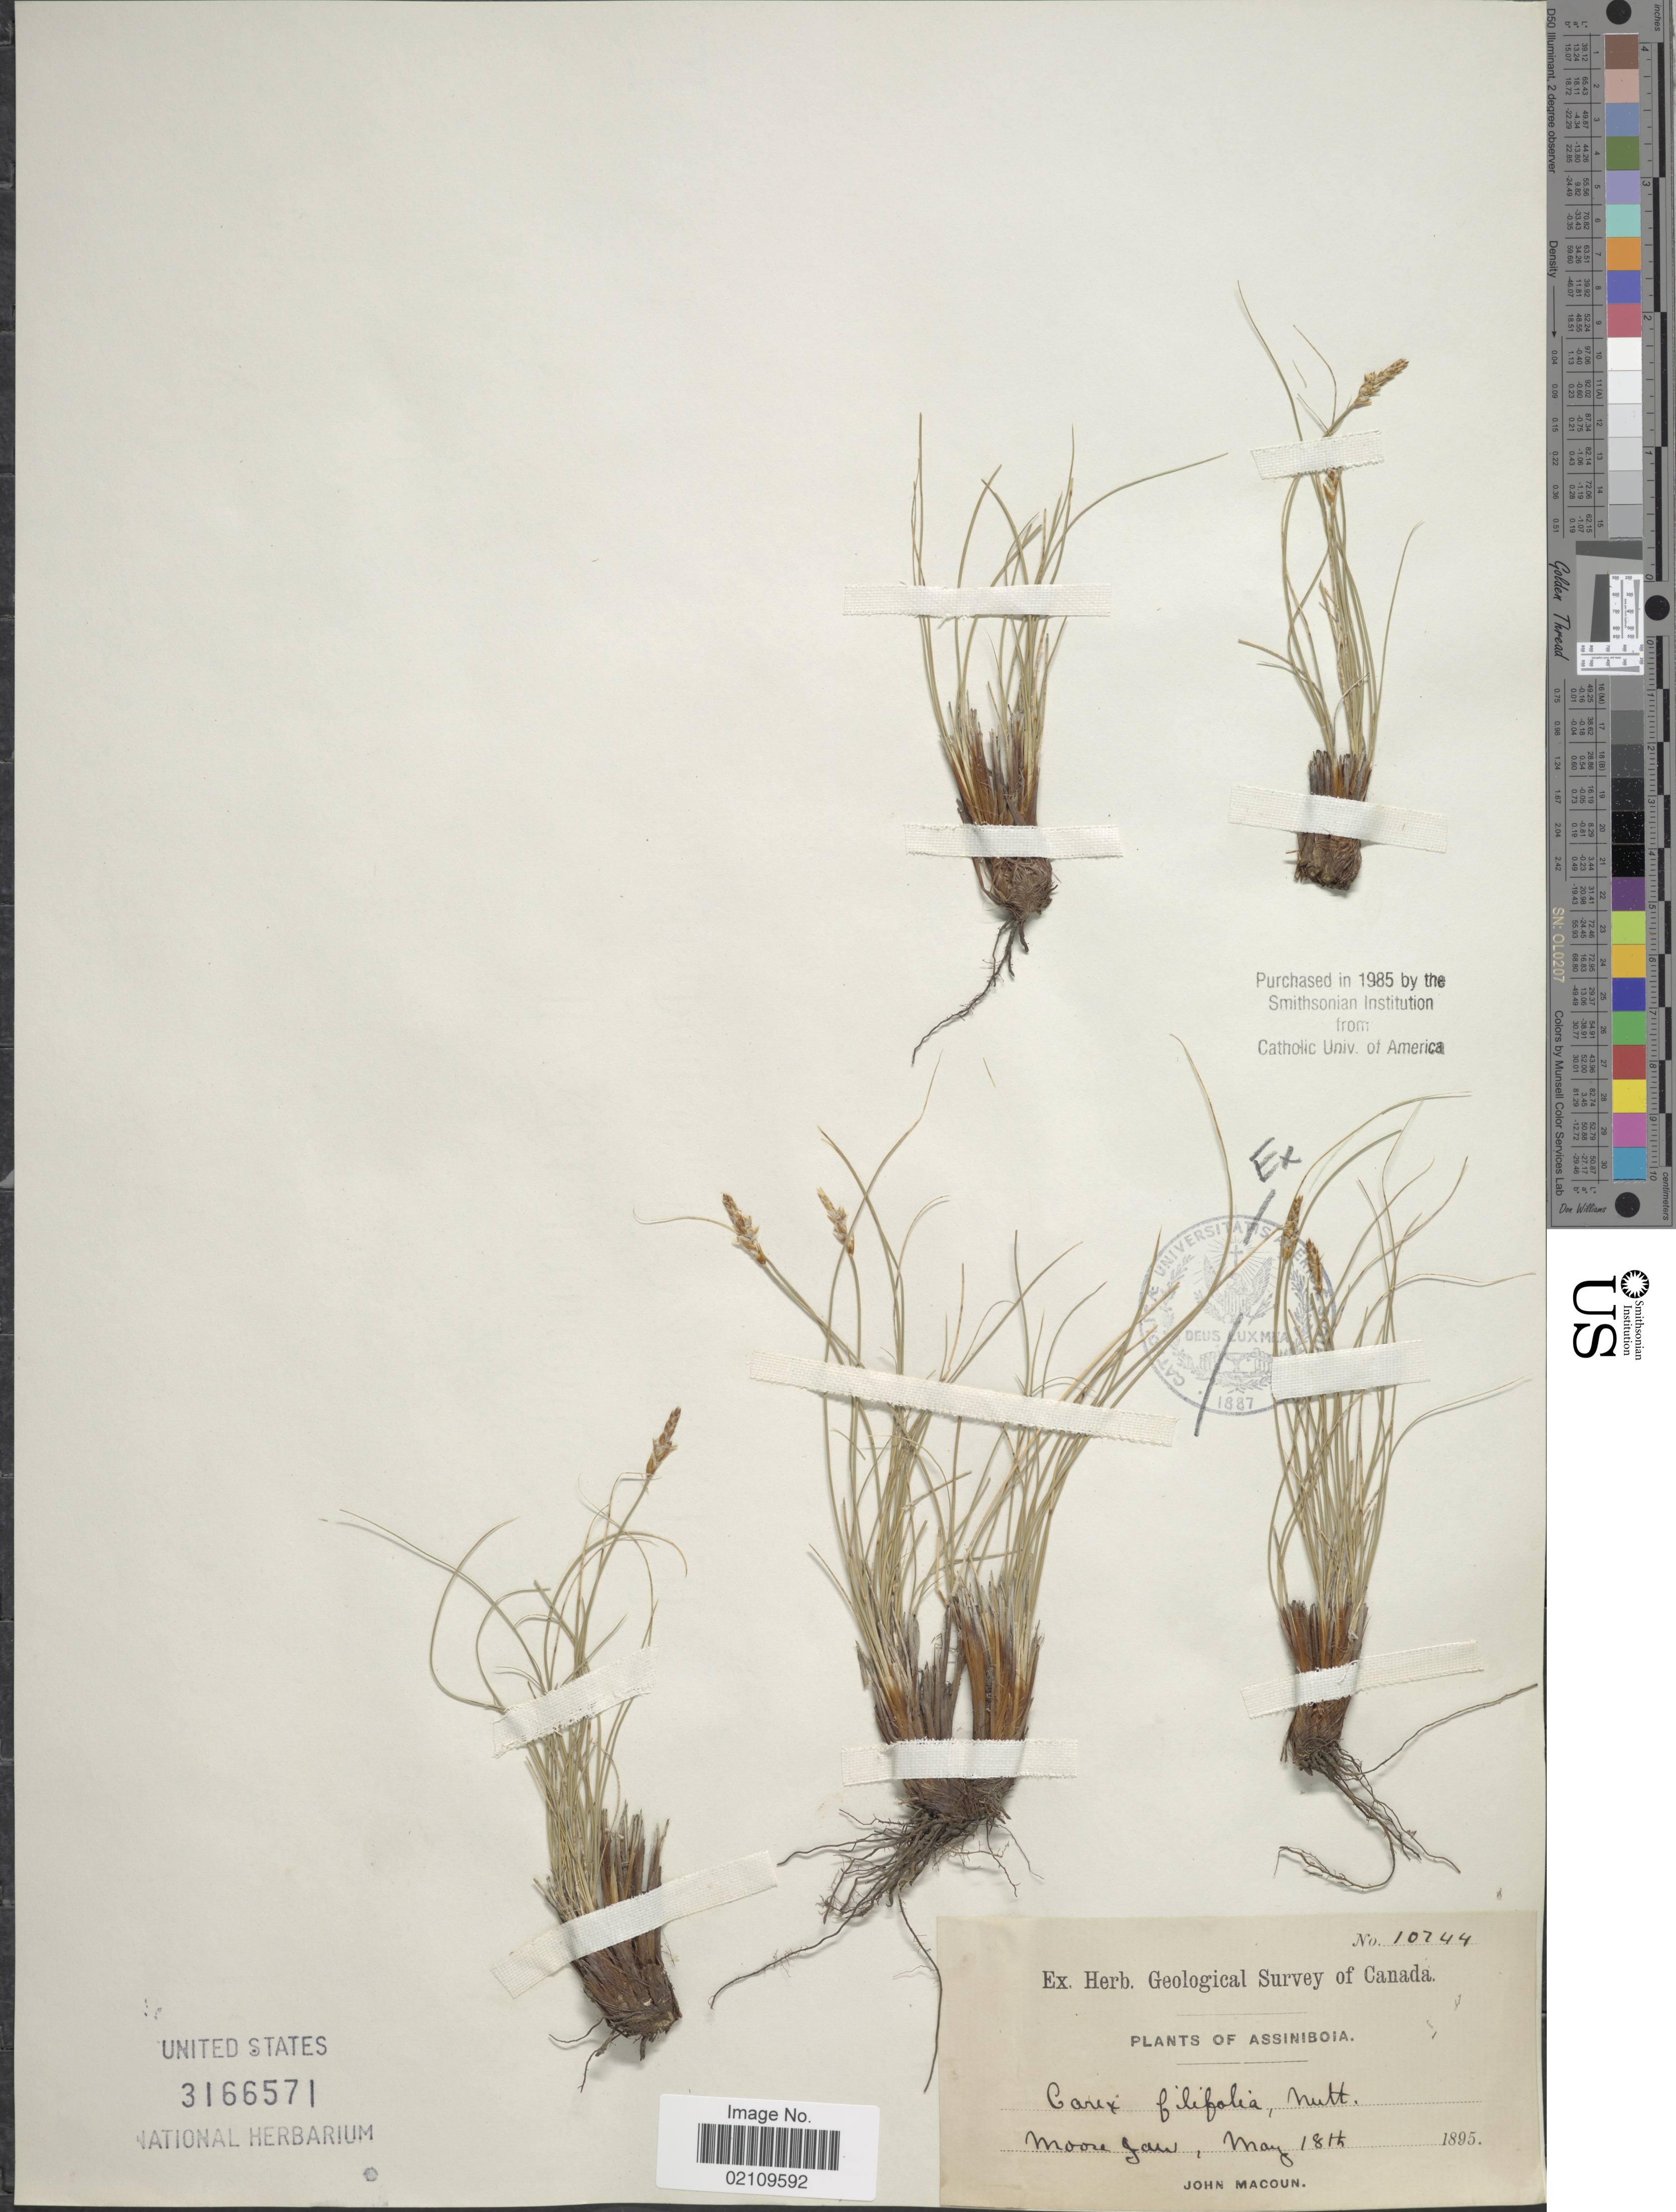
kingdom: Plantae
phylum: Tracheophyta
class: Liliopsida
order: Poales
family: Cyperaceae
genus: Carex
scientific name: Carex filifolia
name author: Nutt.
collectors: J. Macoun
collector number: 10744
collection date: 1895-05-18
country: Canada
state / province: Saskatchewan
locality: Assiniboia, Moose Jaw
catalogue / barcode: US 3166571